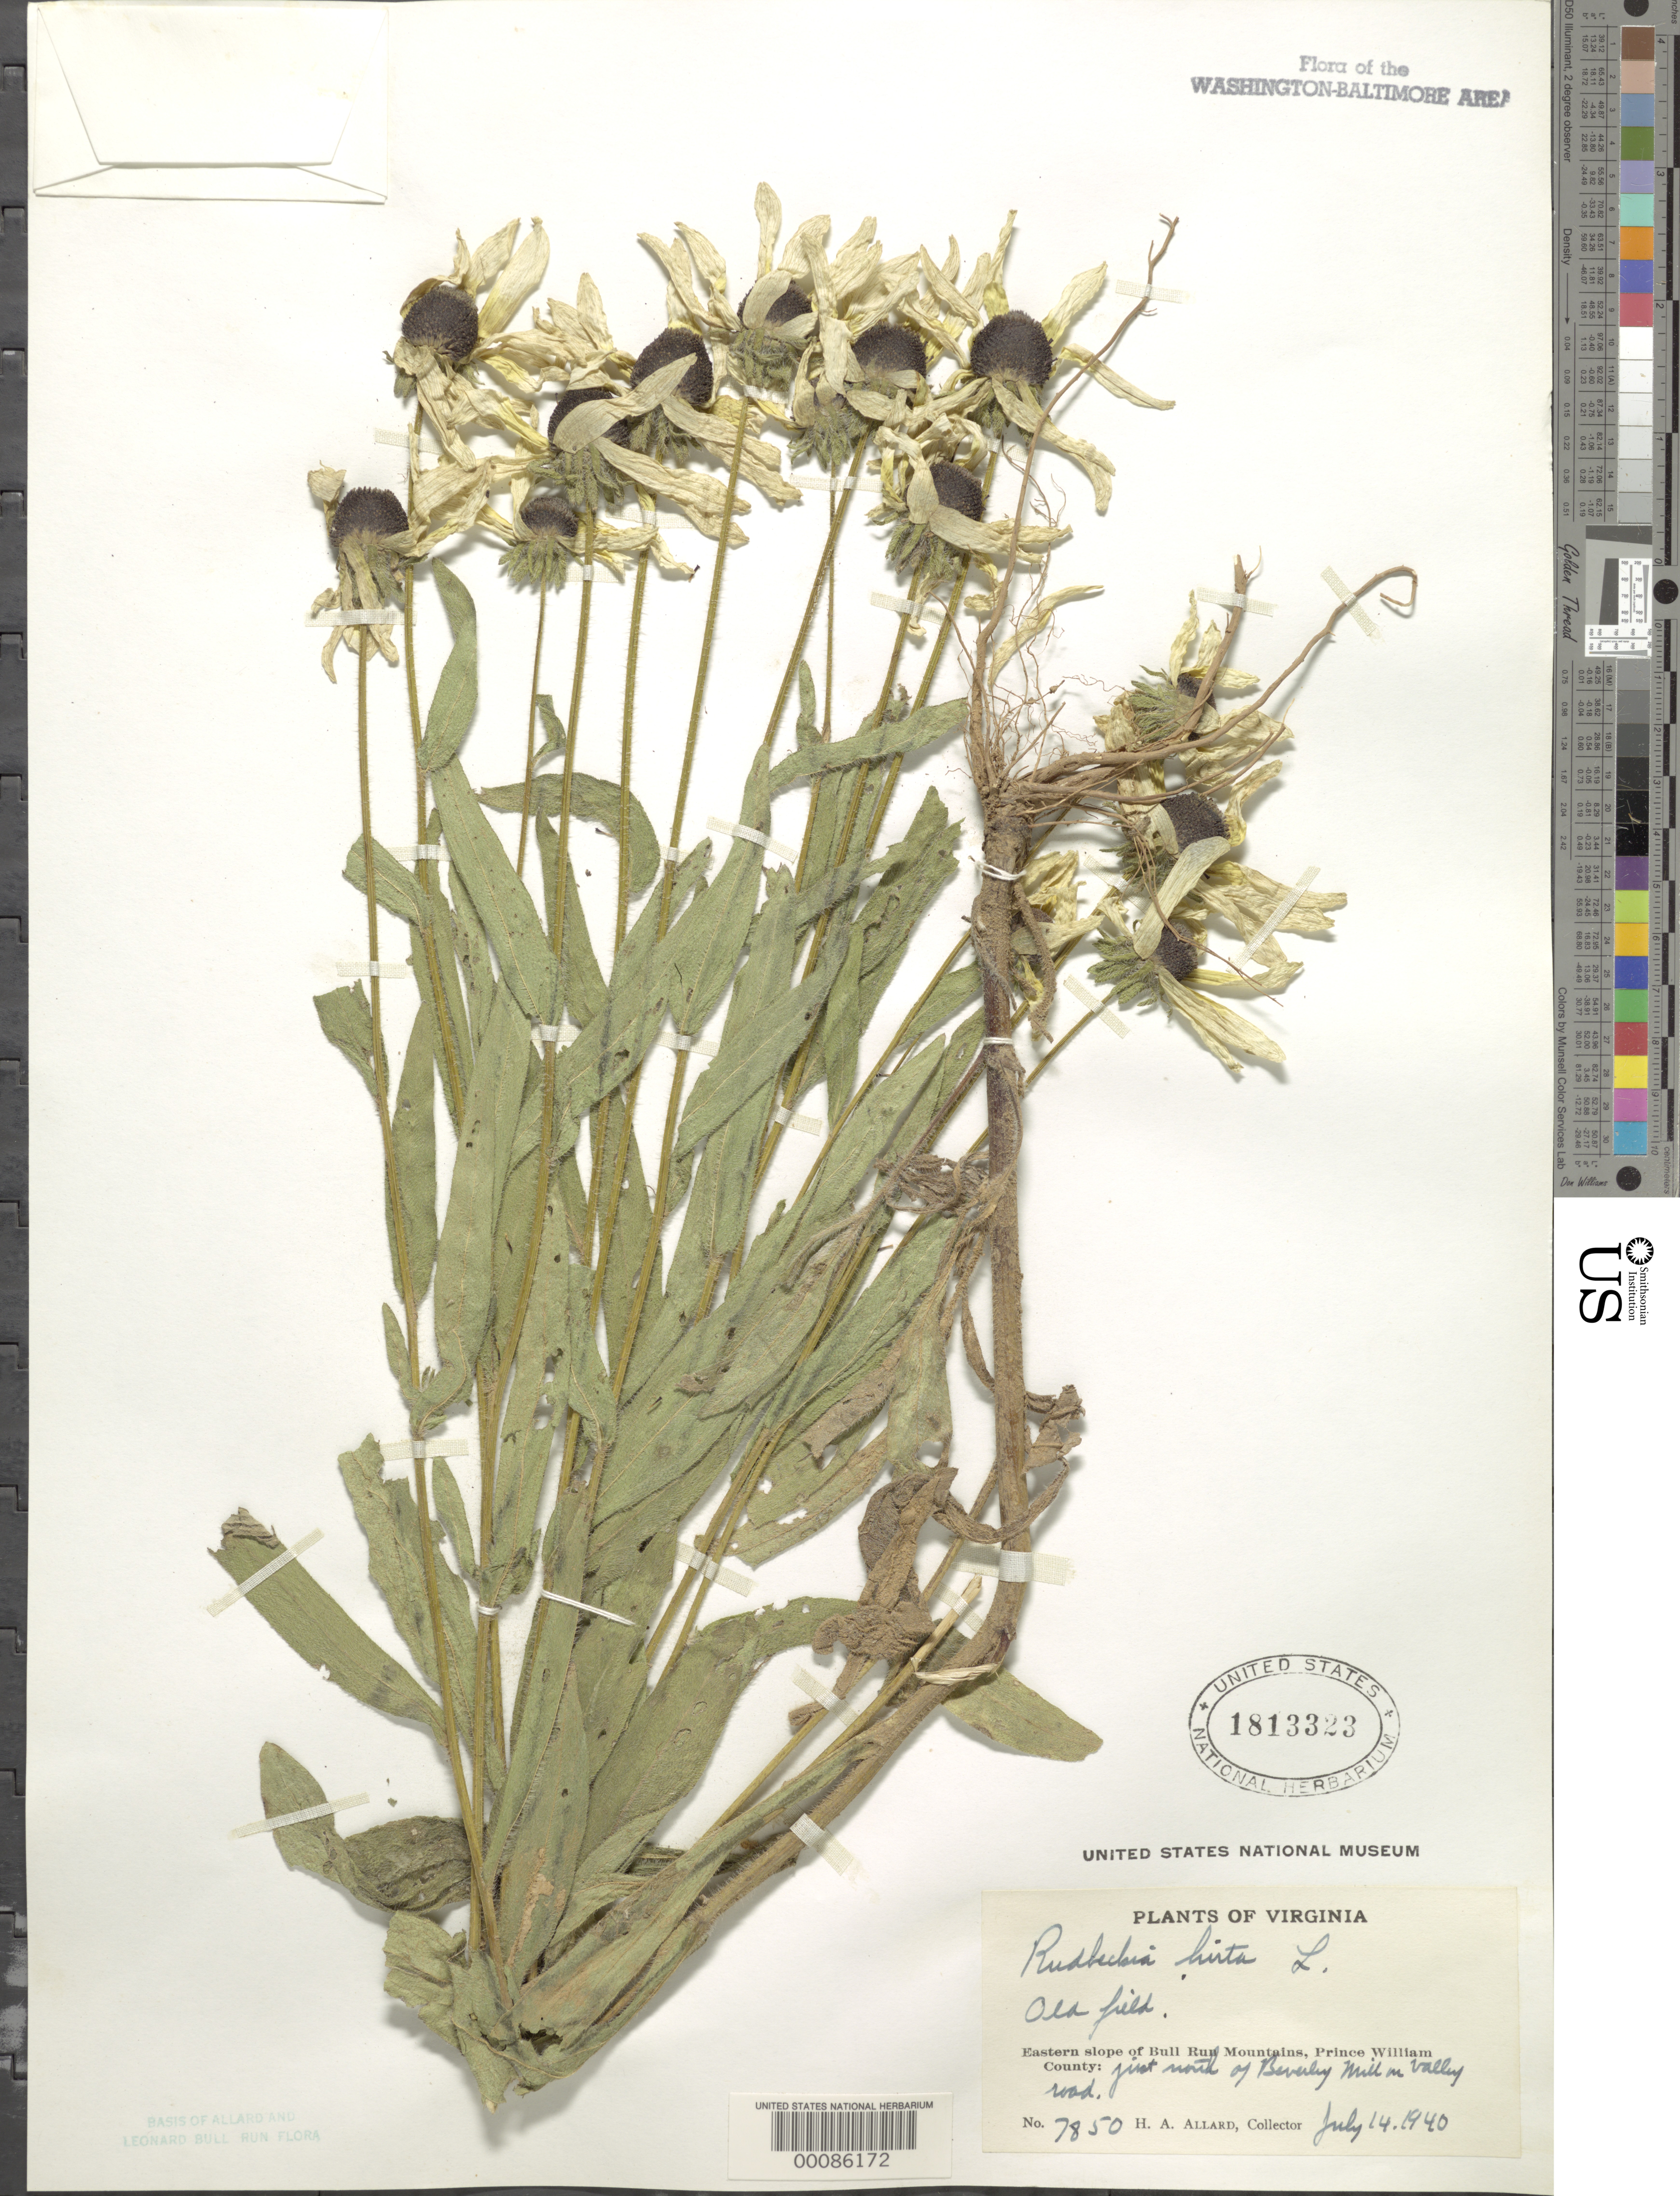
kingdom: Plantae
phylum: Tracheophyta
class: Magnoliopsida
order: Asterales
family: Asteraceae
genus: Rudbeckia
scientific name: Rudbeckia hirta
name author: L.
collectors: H. A. Allard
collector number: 7850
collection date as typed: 14 Jul 1940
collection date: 1940-07-14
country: United States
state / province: Virginia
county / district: Prince William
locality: North of Beverley Mill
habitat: Old field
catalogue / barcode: US 1813323